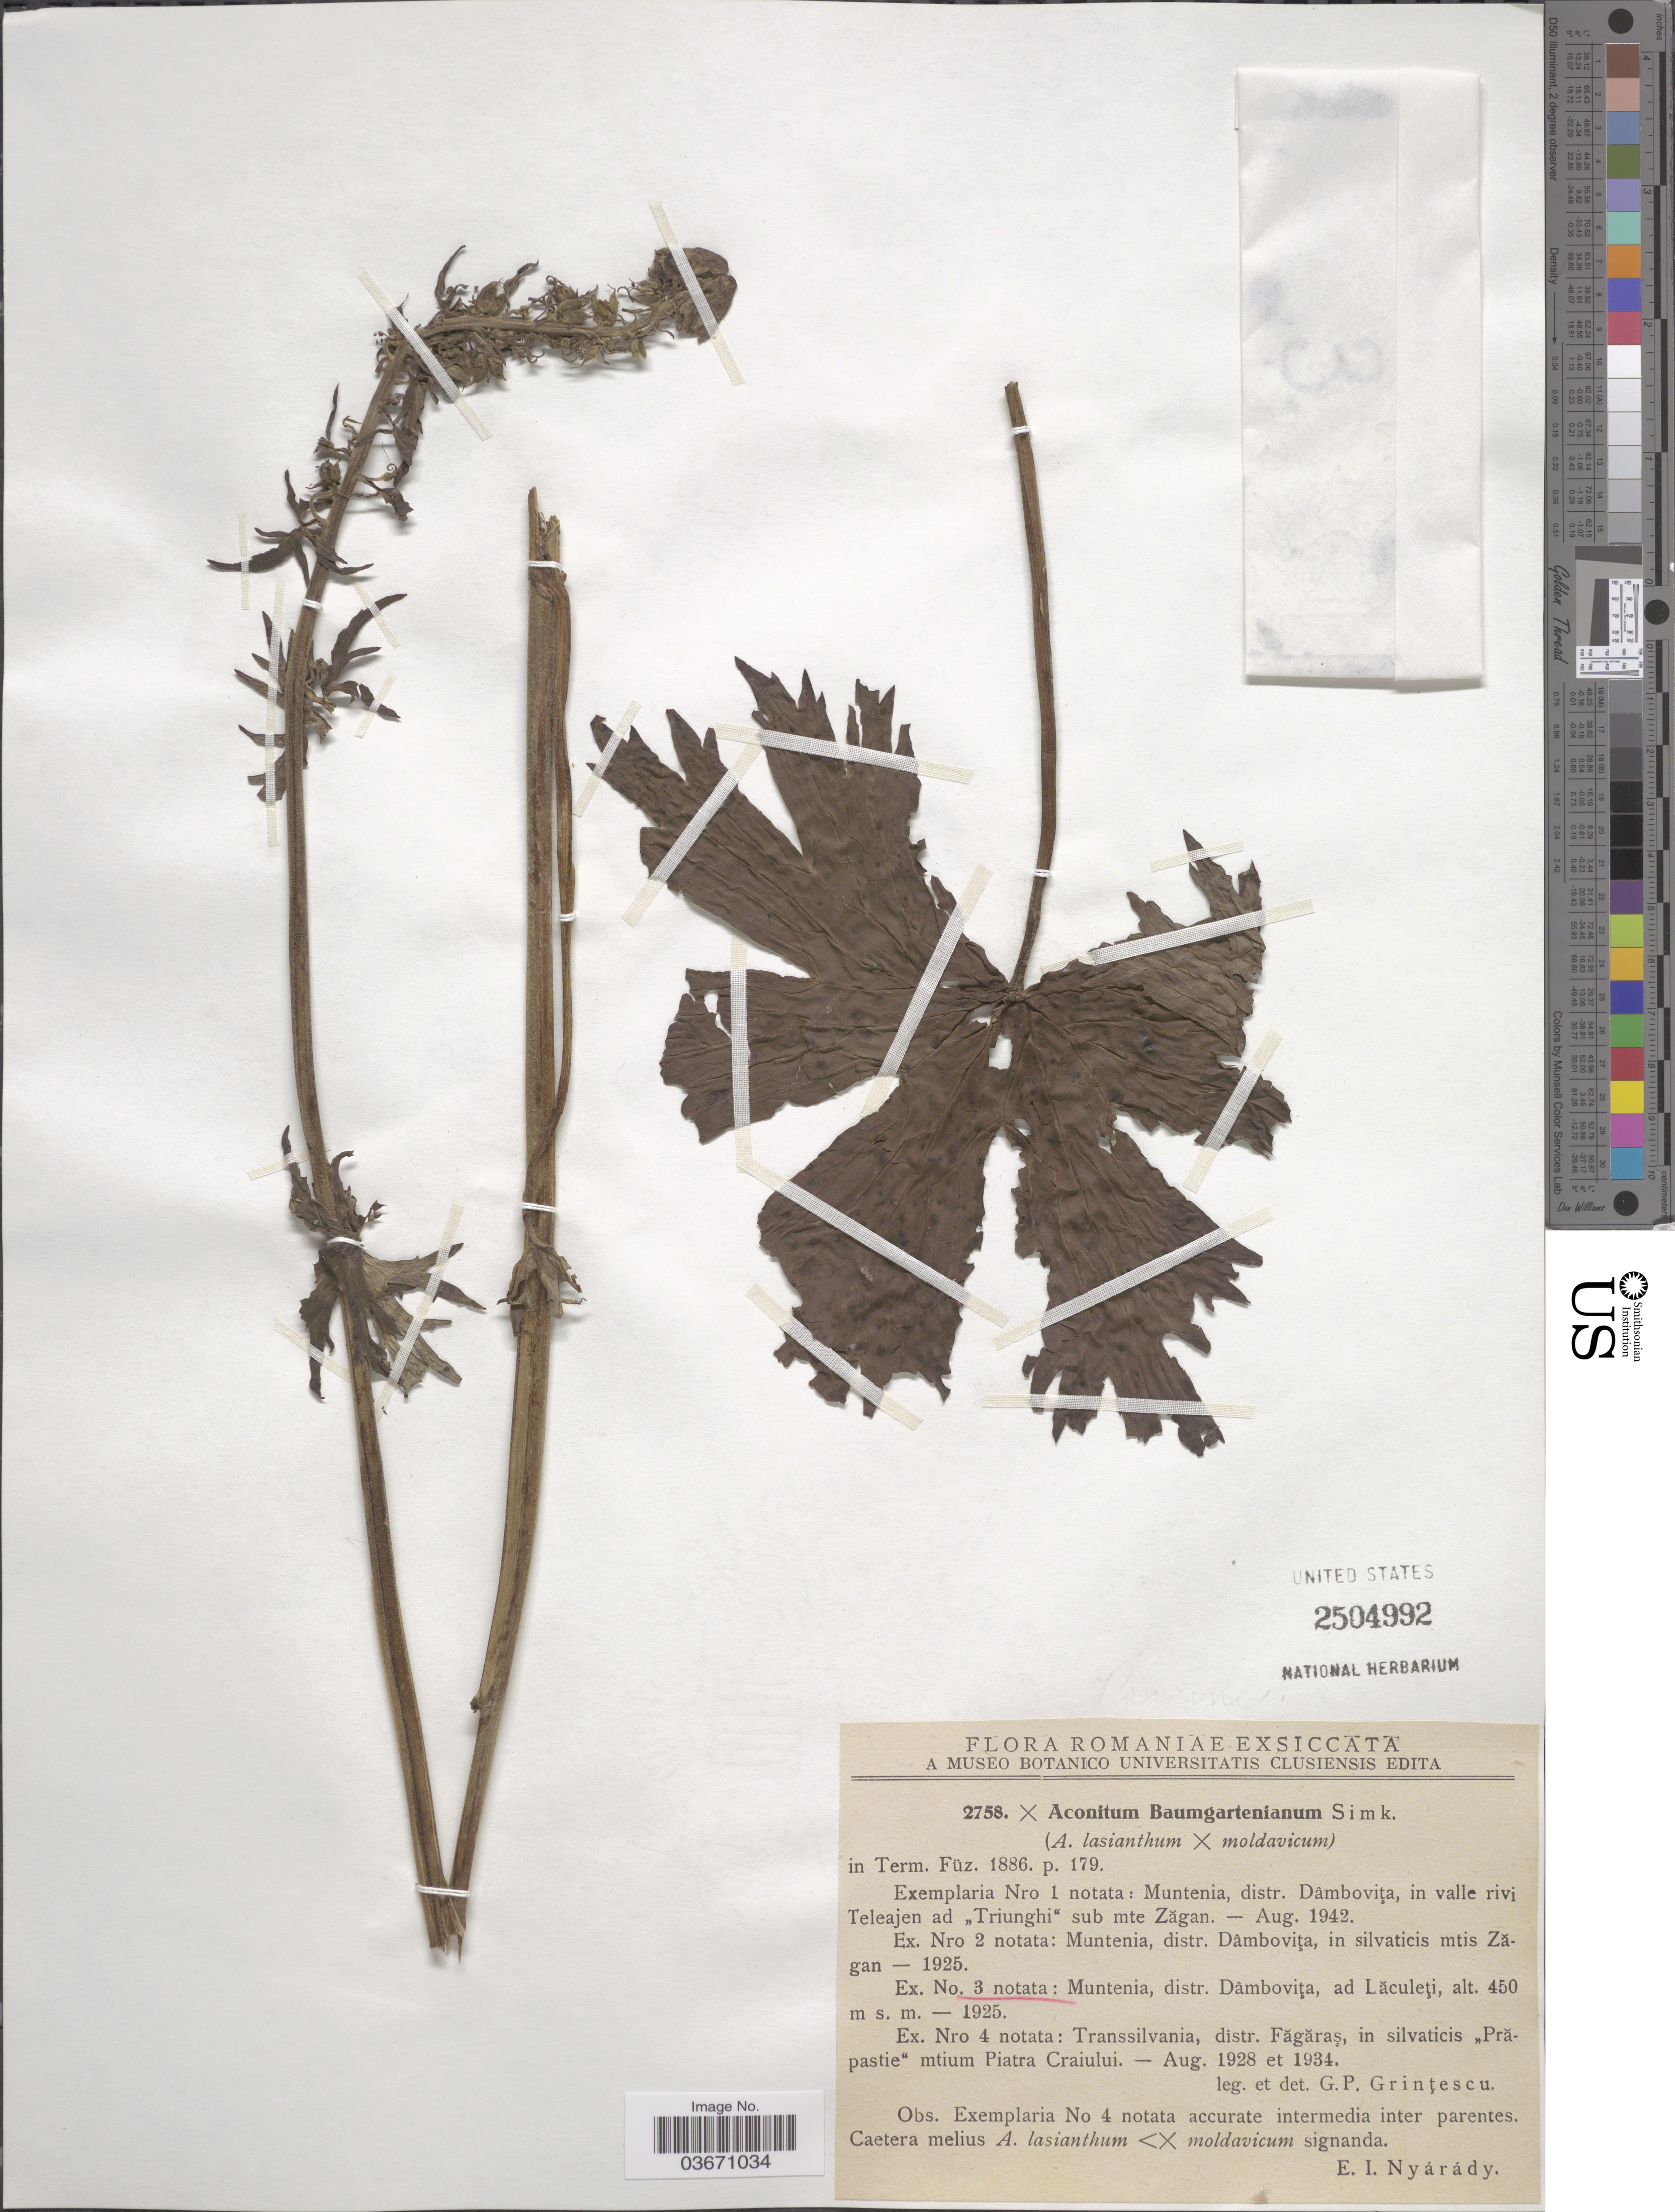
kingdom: Plantae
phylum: Tracheophyta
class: Magnoliopsida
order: Ranunculales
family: Ranunculaceae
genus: Aconitum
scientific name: Aconitum x baumgartenianum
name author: Simonk.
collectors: G. Grintescu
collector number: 2758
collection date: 1925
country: Romania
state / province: Dimbovita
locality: Muntenia, distr. Dâmboviţa, ad Lăculeţi.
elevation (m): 450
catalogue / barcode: US 2504992